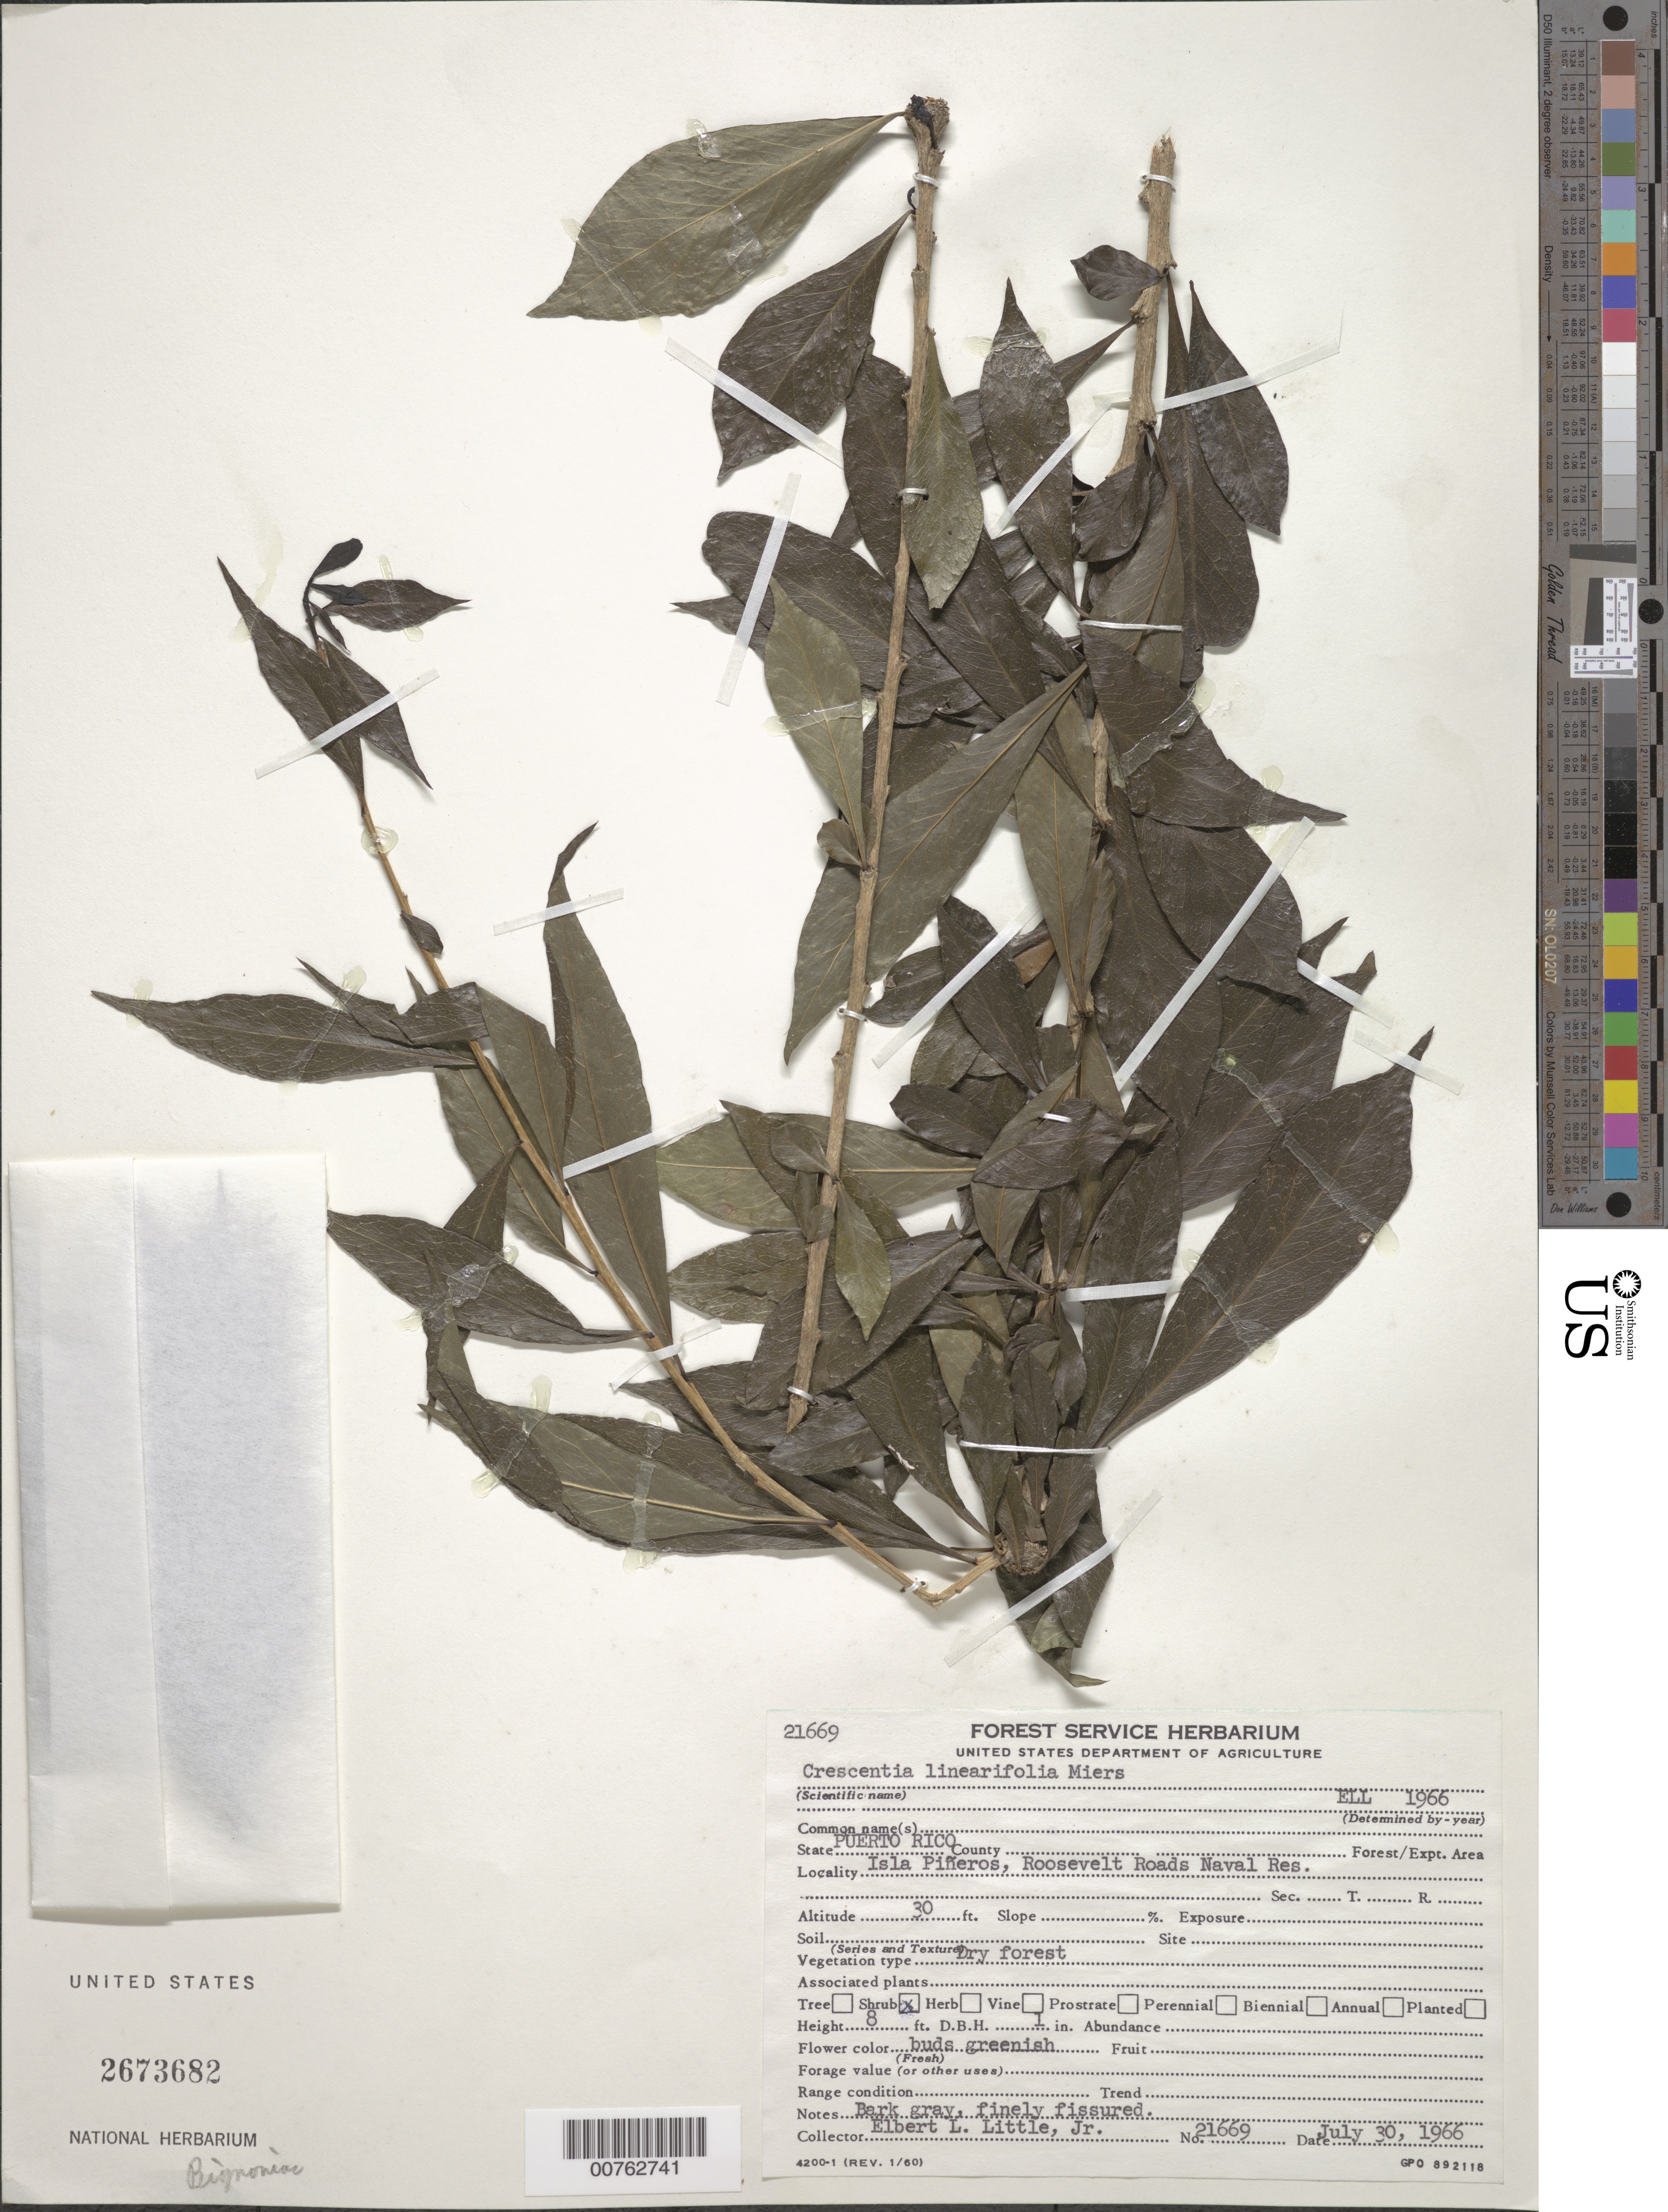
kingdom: Plantae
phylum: Tracheophyta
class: Magnoliopsida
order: Lamiales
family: Bignoniaceae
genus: Crescentia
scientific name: Crescentia linearifolia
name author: Miers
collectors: E. L. Little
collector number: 21669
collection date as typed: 30 Jul 1966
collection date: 1966-07-30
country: Puerto Rico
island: Piñeros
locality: Isla Piñeros, Roosevelt Roads Naval Res.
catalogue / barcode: US 2673682